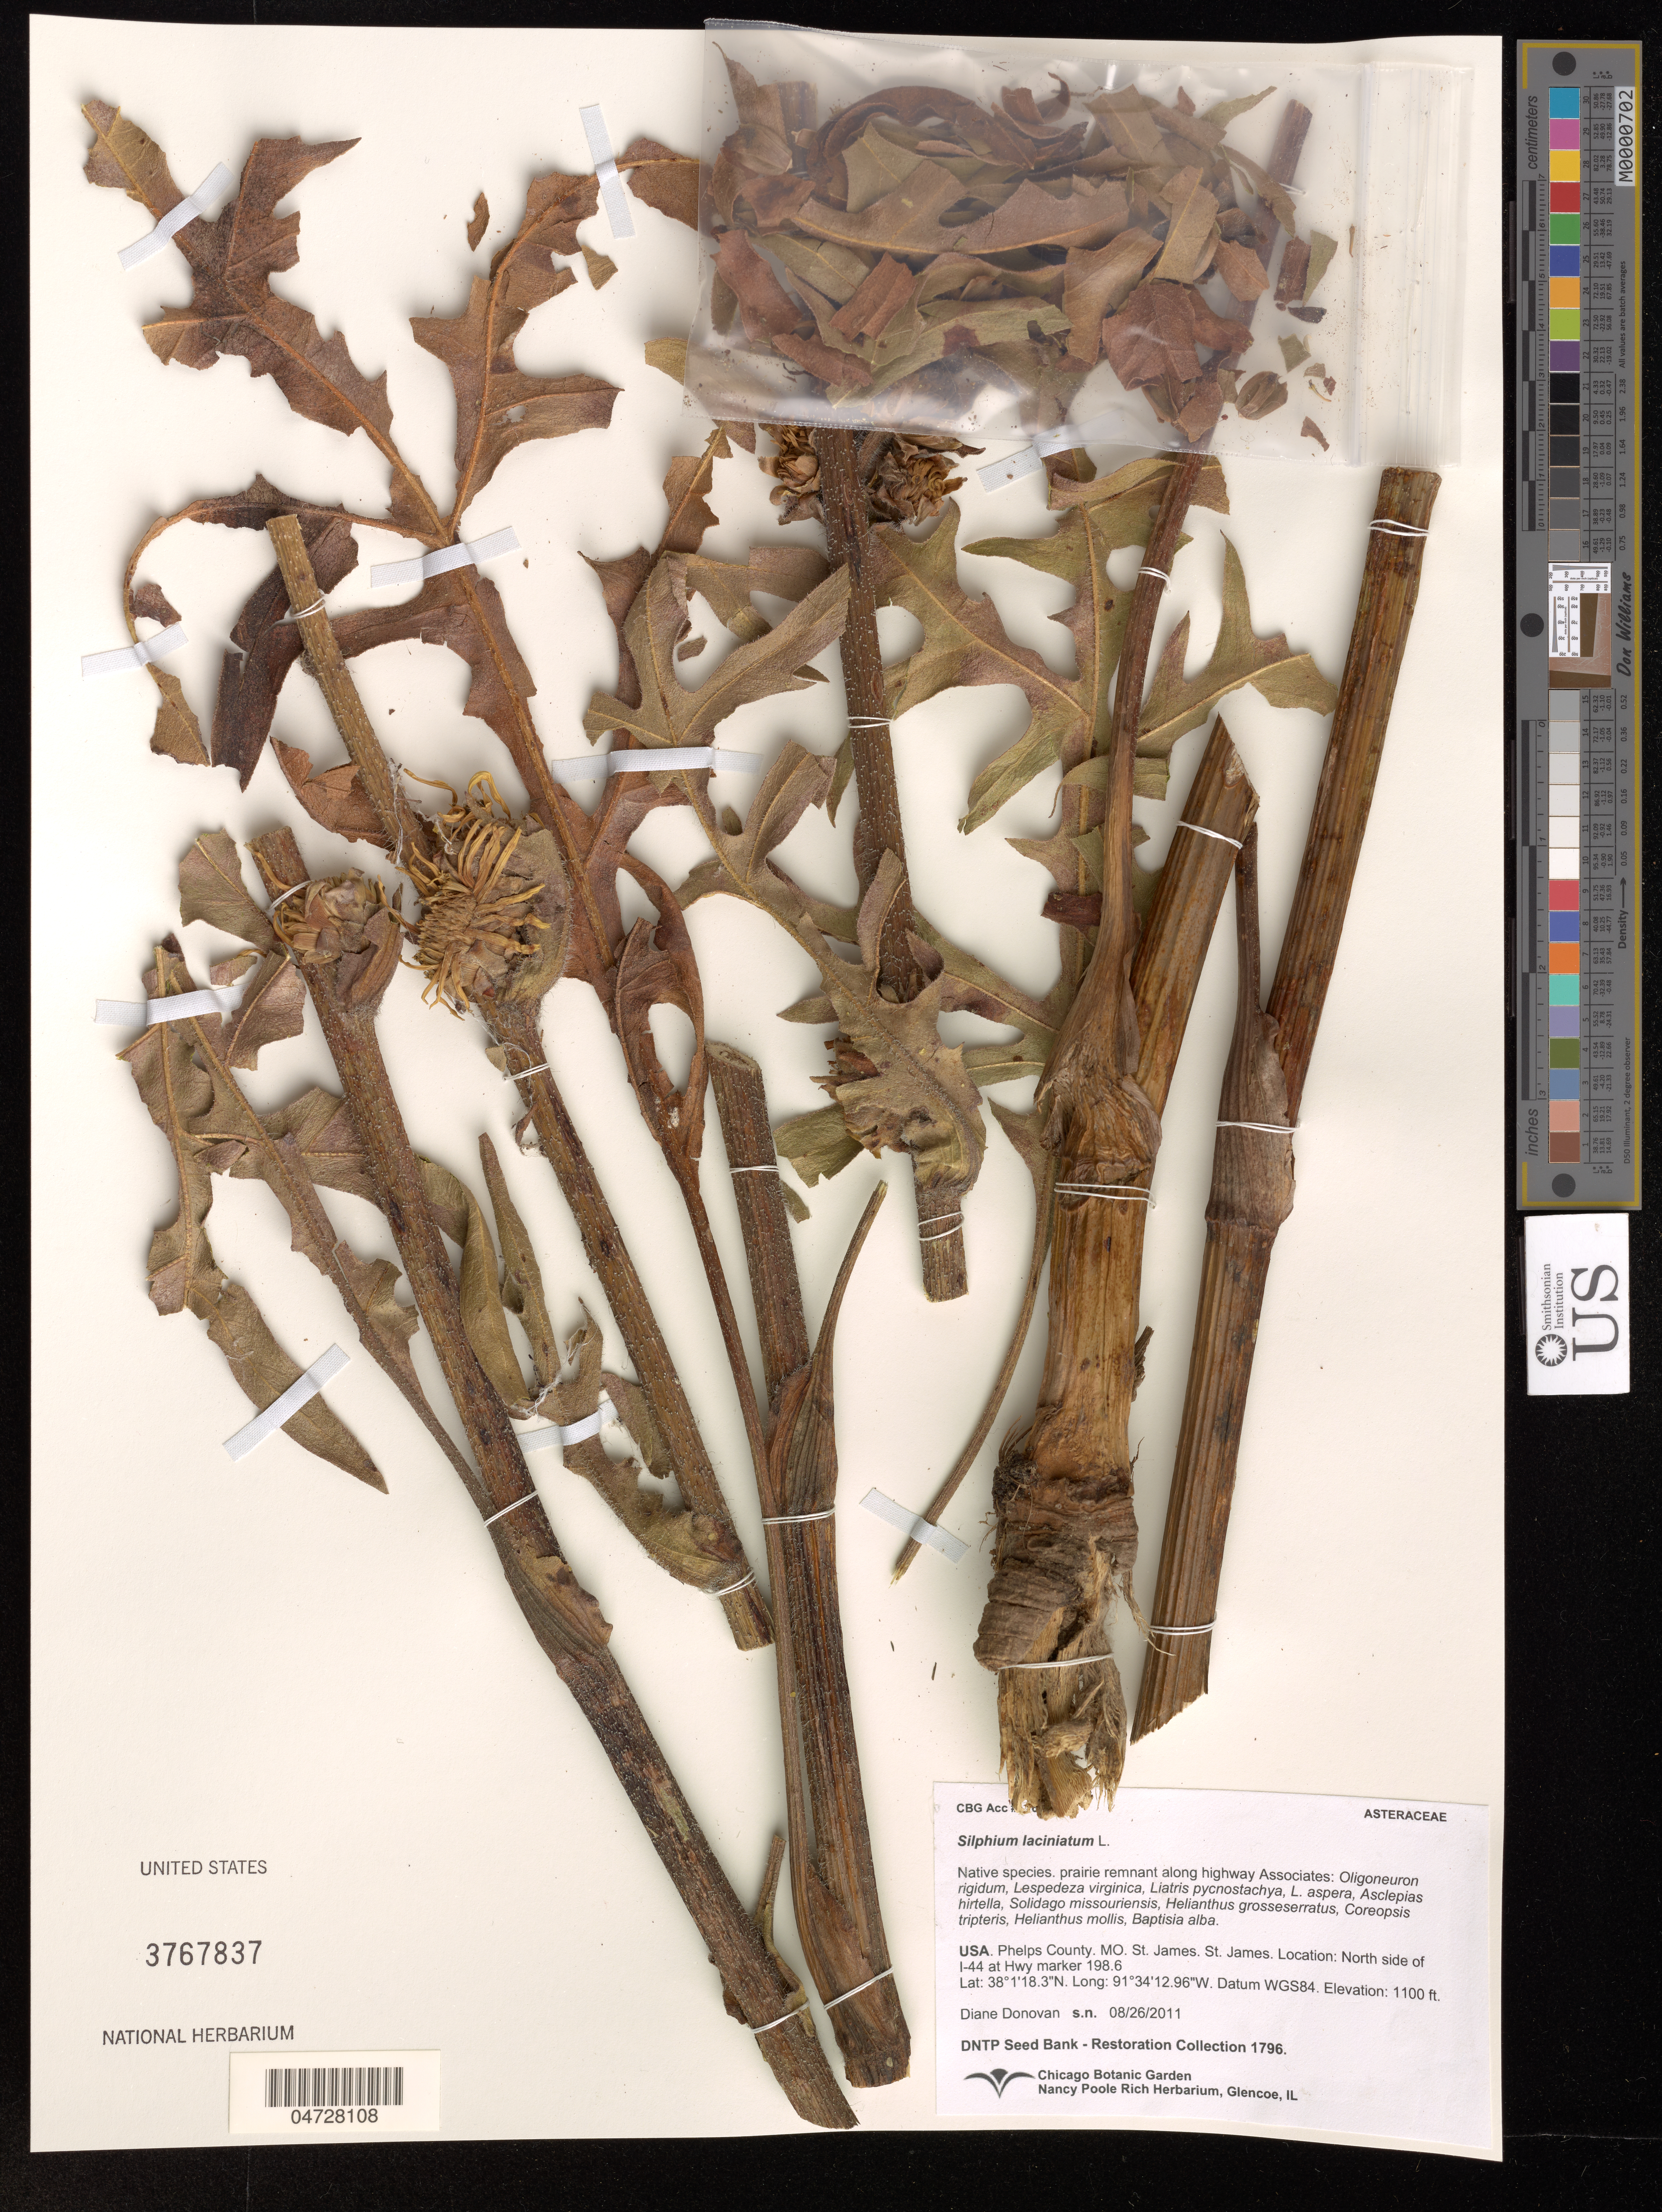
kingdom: Plantae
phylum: Tracheophyta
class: Magnoliopsida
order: Asterales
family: Asteraceae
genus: Silphium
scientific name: Silphium laciniatum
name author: L.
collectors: D. Donovan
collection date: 2011-08-26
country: United States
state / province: Missouri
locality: Phelps County. St. James. St. James. North side of I-44 at Hwy marker 198.6.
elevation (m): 335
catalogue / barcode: US 3767837